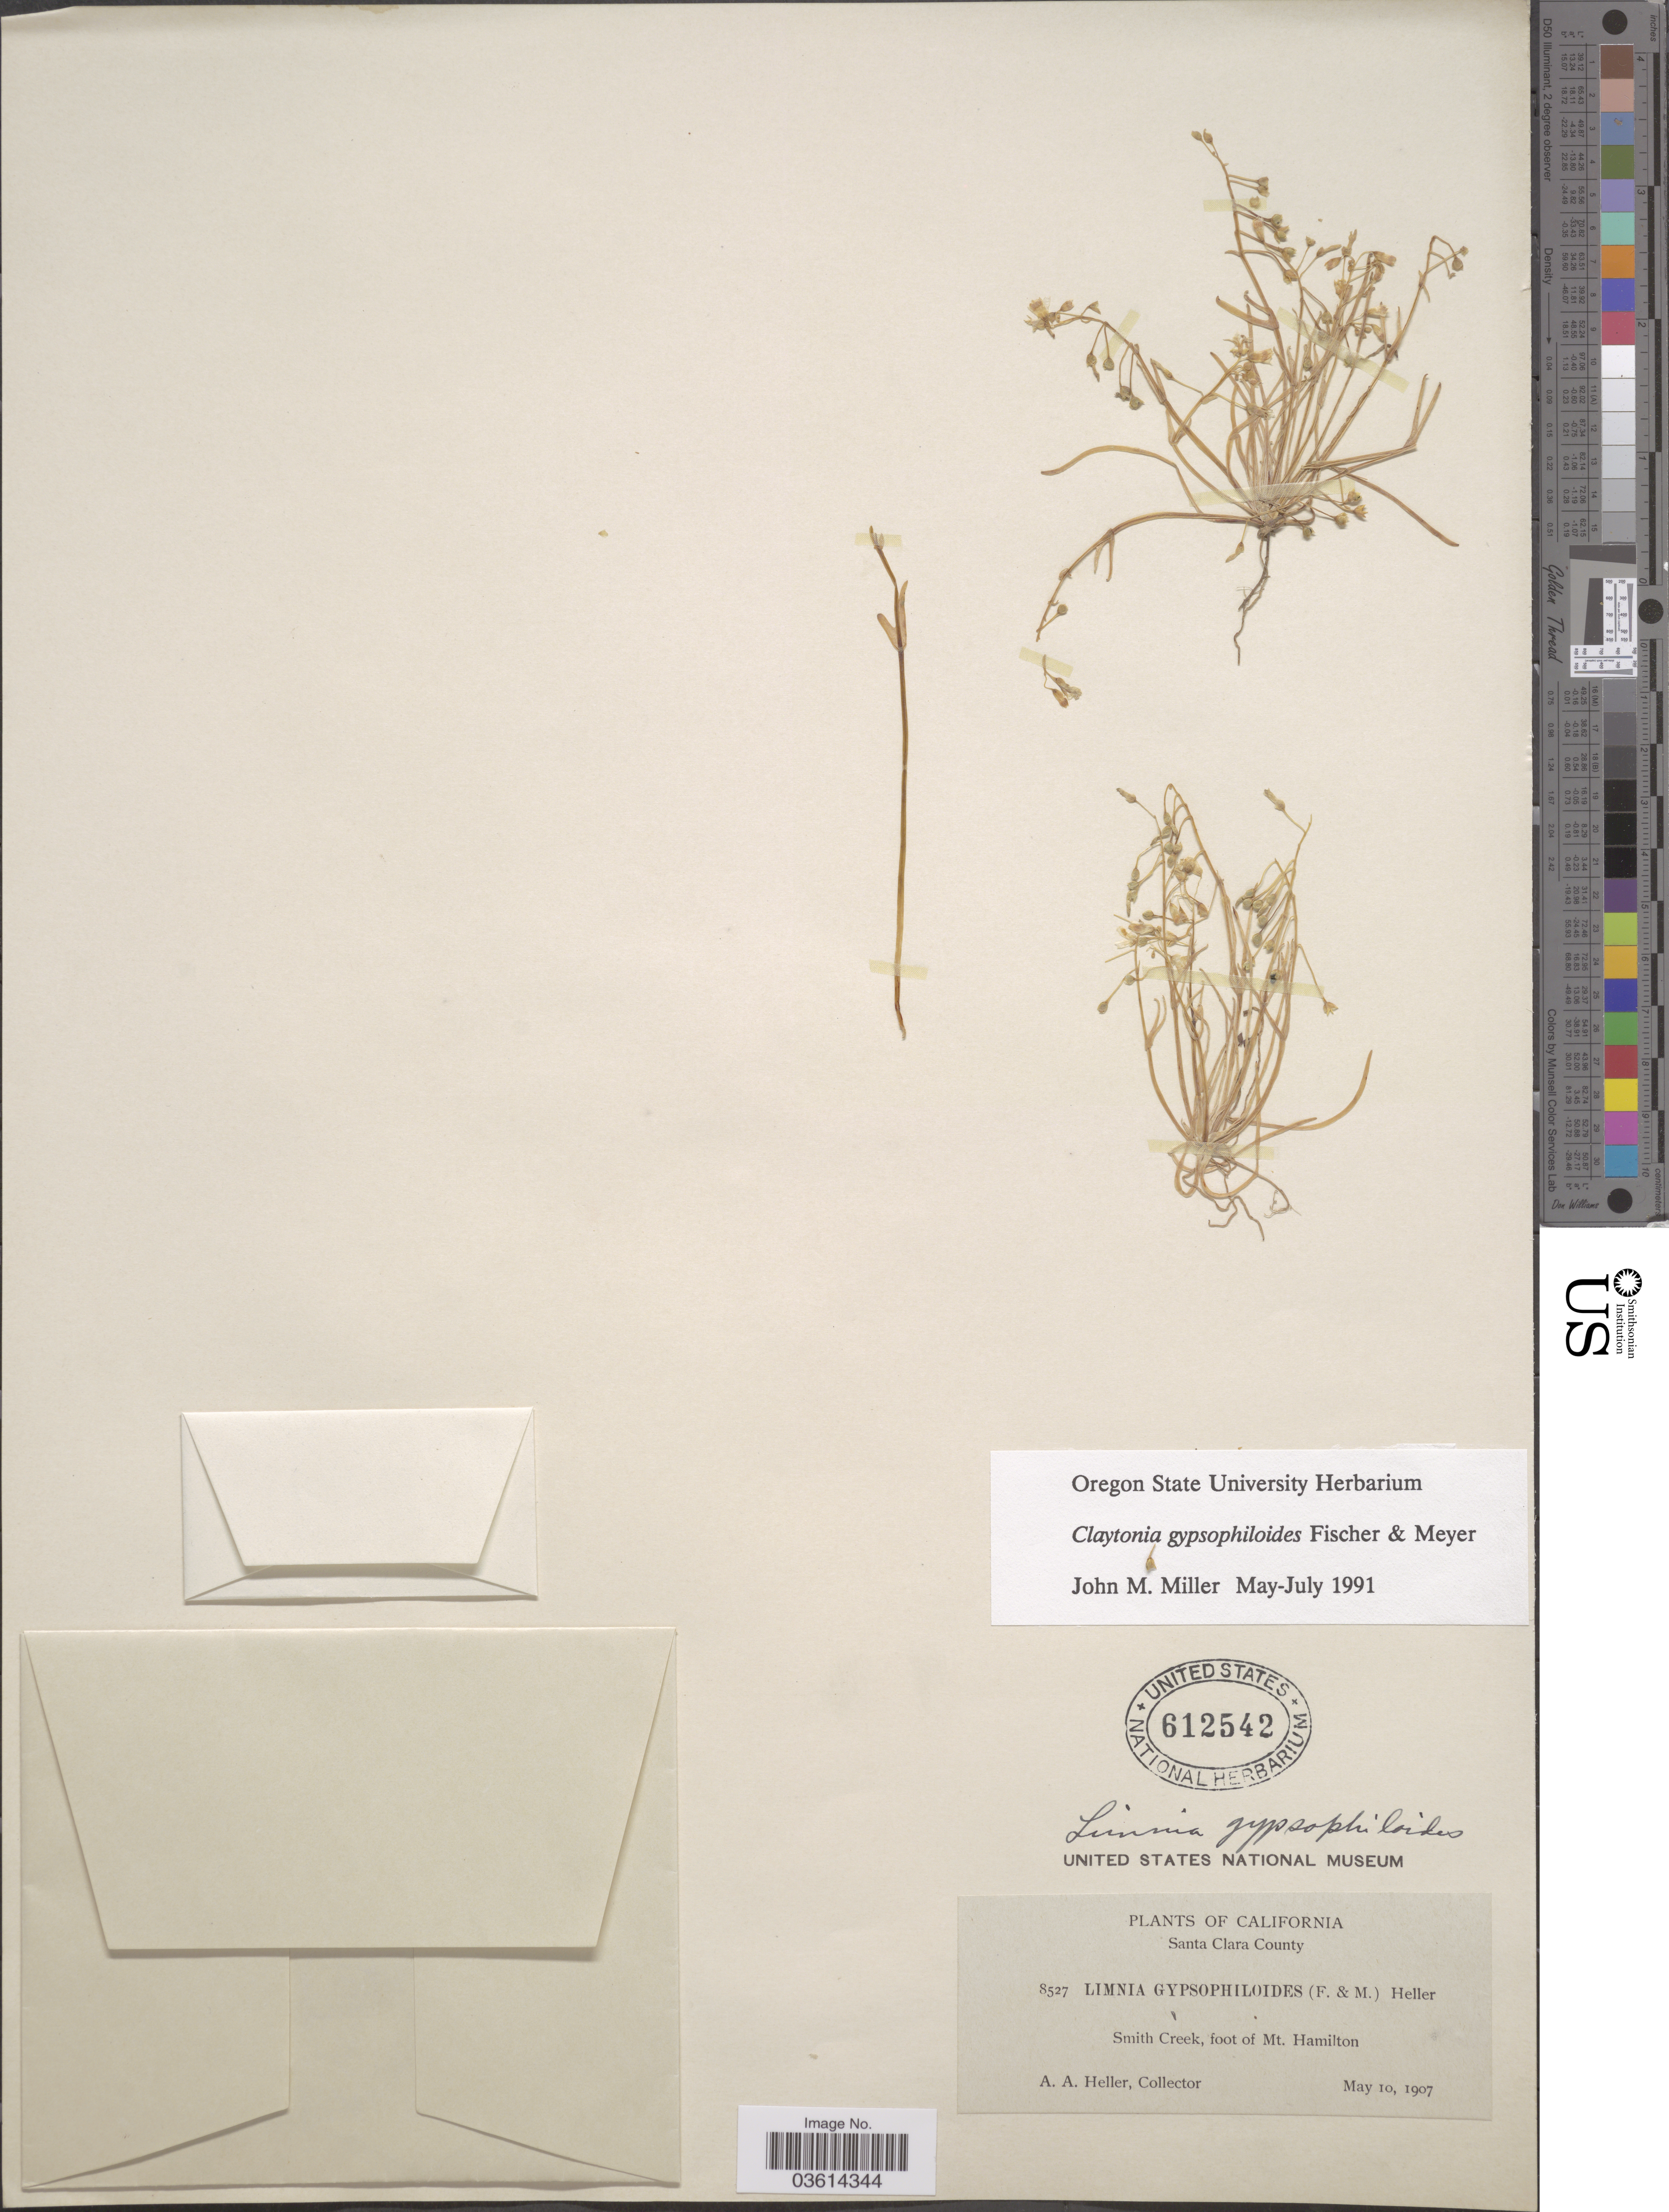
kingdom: Plantae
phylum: Tracheophyta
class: Magnoliopsida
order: Caryophyllales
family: Montiaceae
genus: Claytonia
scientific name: Claytonia gypsophiloides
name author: Fisch. & C.A. Mey.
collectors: A. A. Heller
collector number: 8527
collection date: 1907-05-10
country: United States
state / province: California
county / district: Santa Clara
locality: Santa Clara County. Smith Creek, foot of Mt. Hamilton.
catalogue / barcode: US 612542